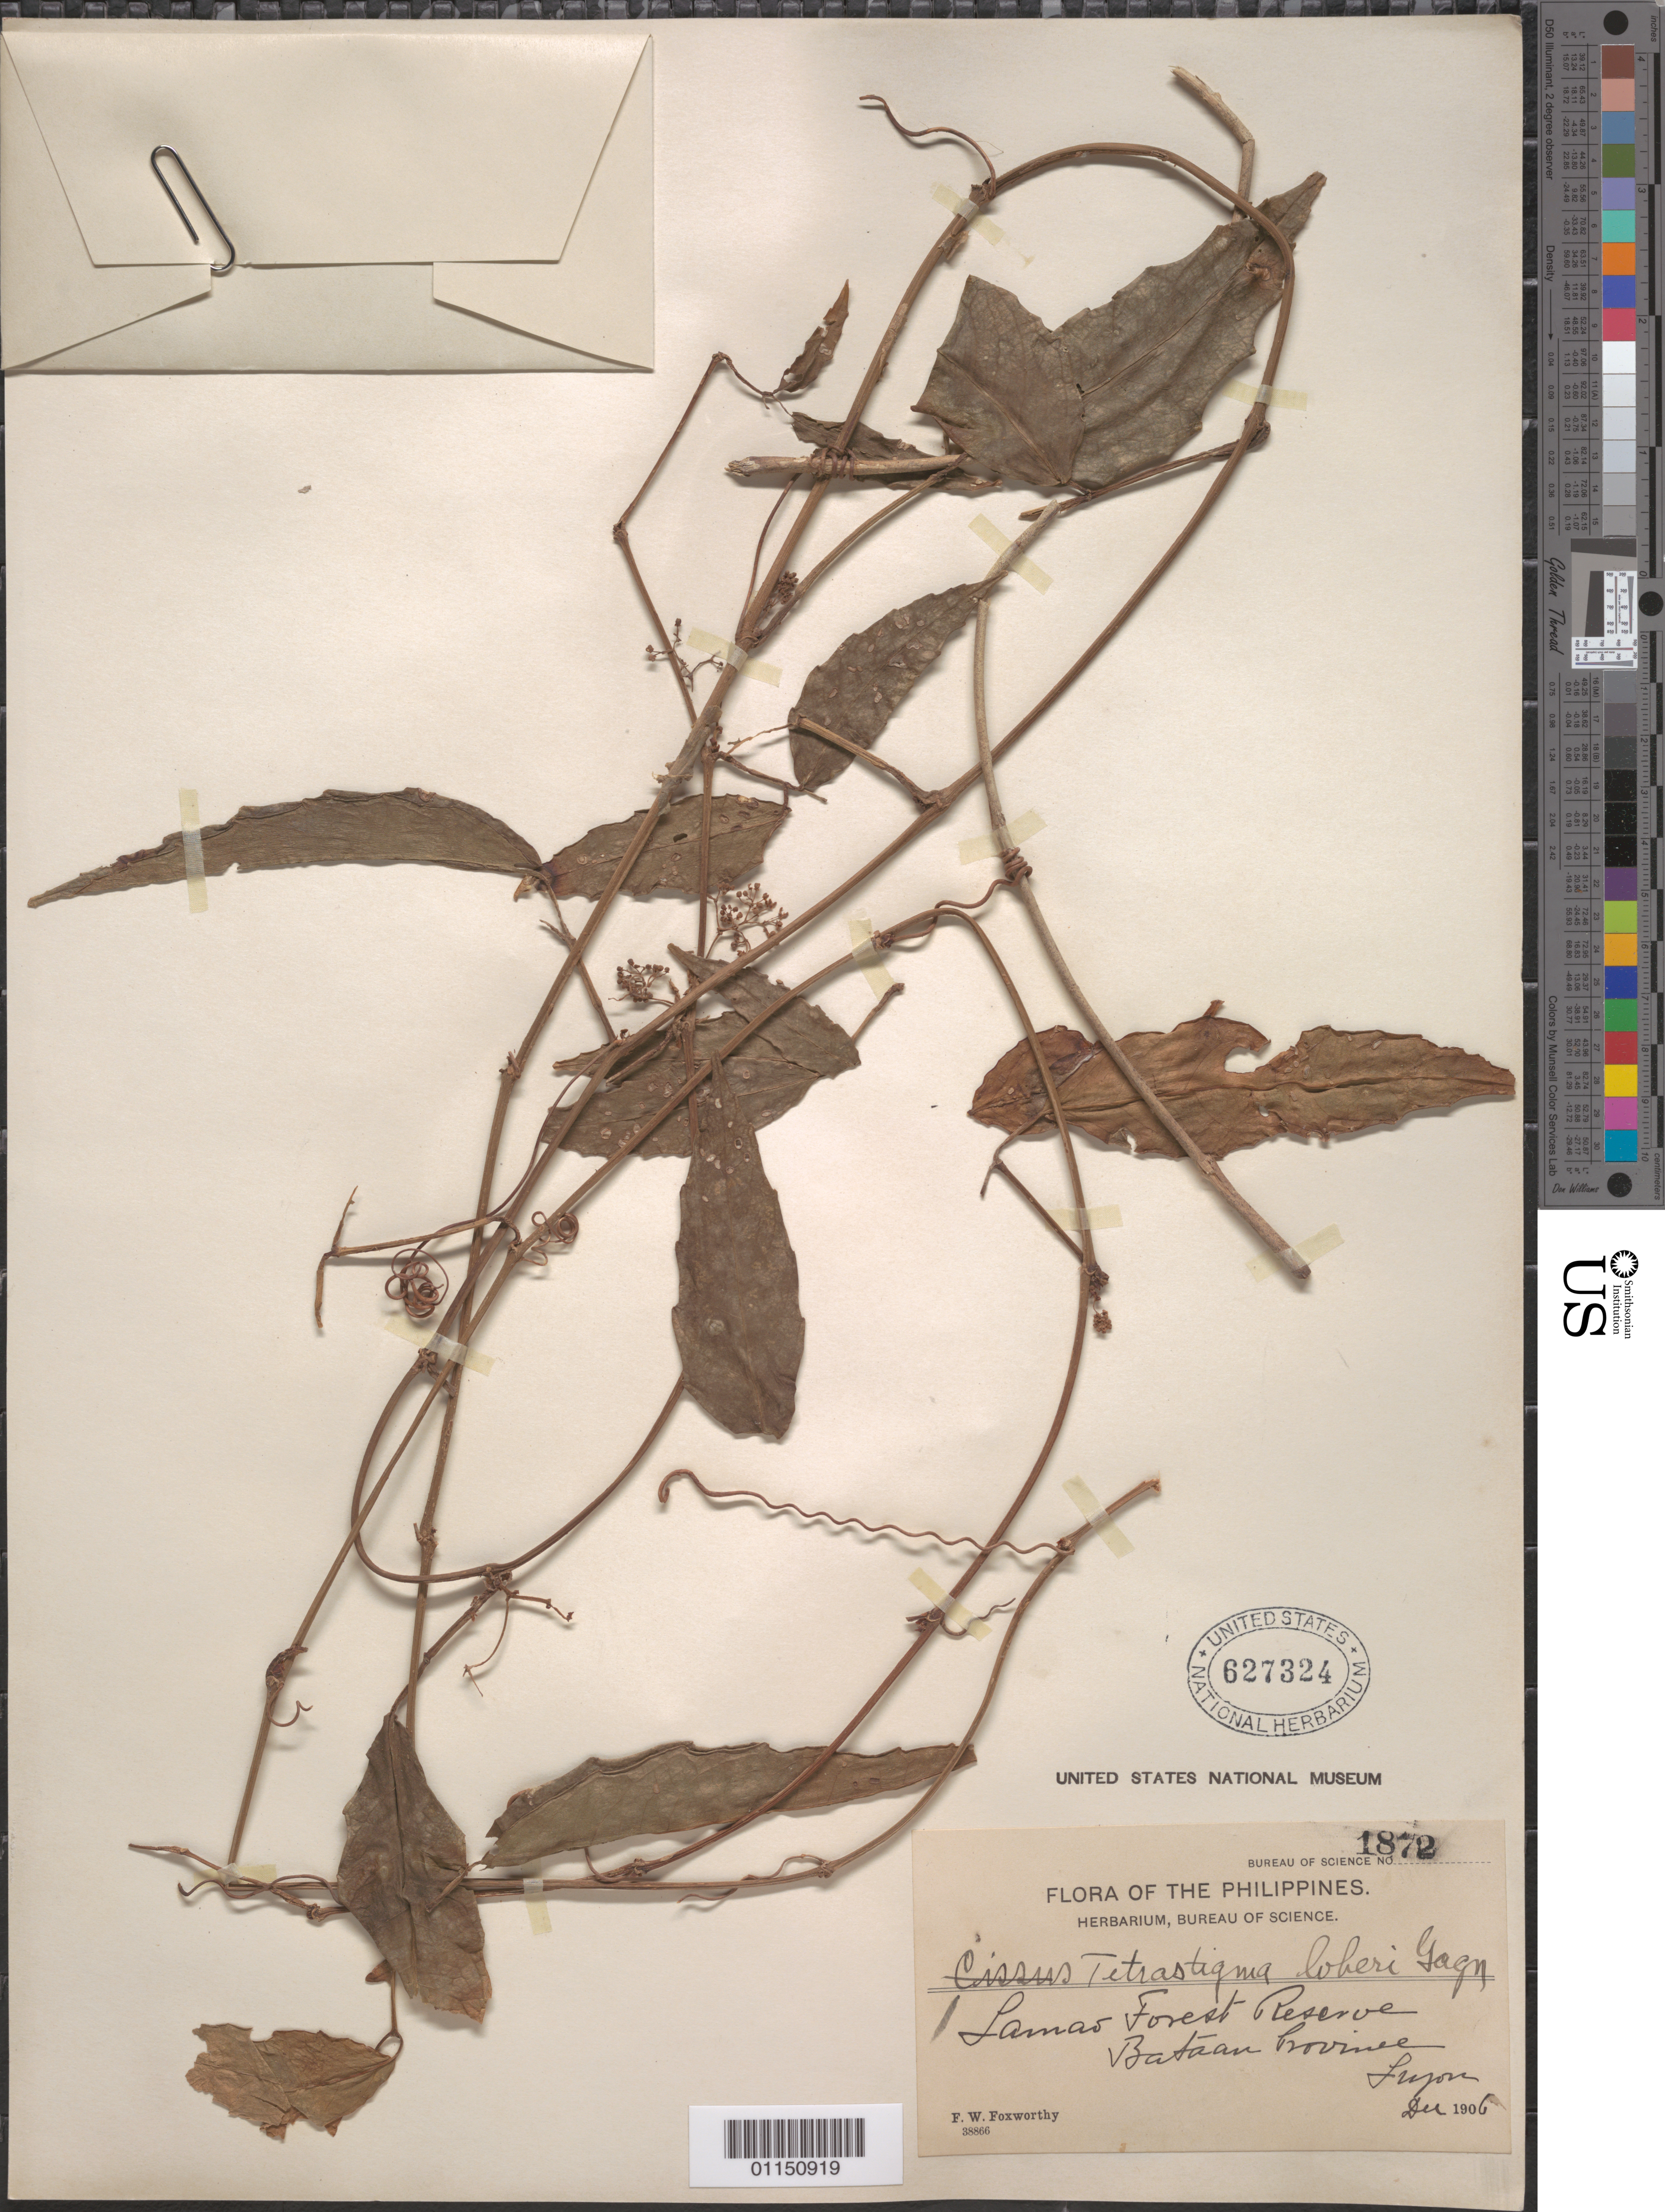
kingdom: Plantae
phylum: Tracheophyta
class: Magnoliopsida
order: Vitales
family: Vitaceae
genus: Tetrastigma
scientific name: Tetrastigma loheri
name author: Gagnep.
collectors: F. W. Foxworthy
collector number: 1872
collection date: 1906-12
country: Philippines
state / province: Central Luzon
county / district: Bataan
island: Luzon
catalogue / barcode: US 627324